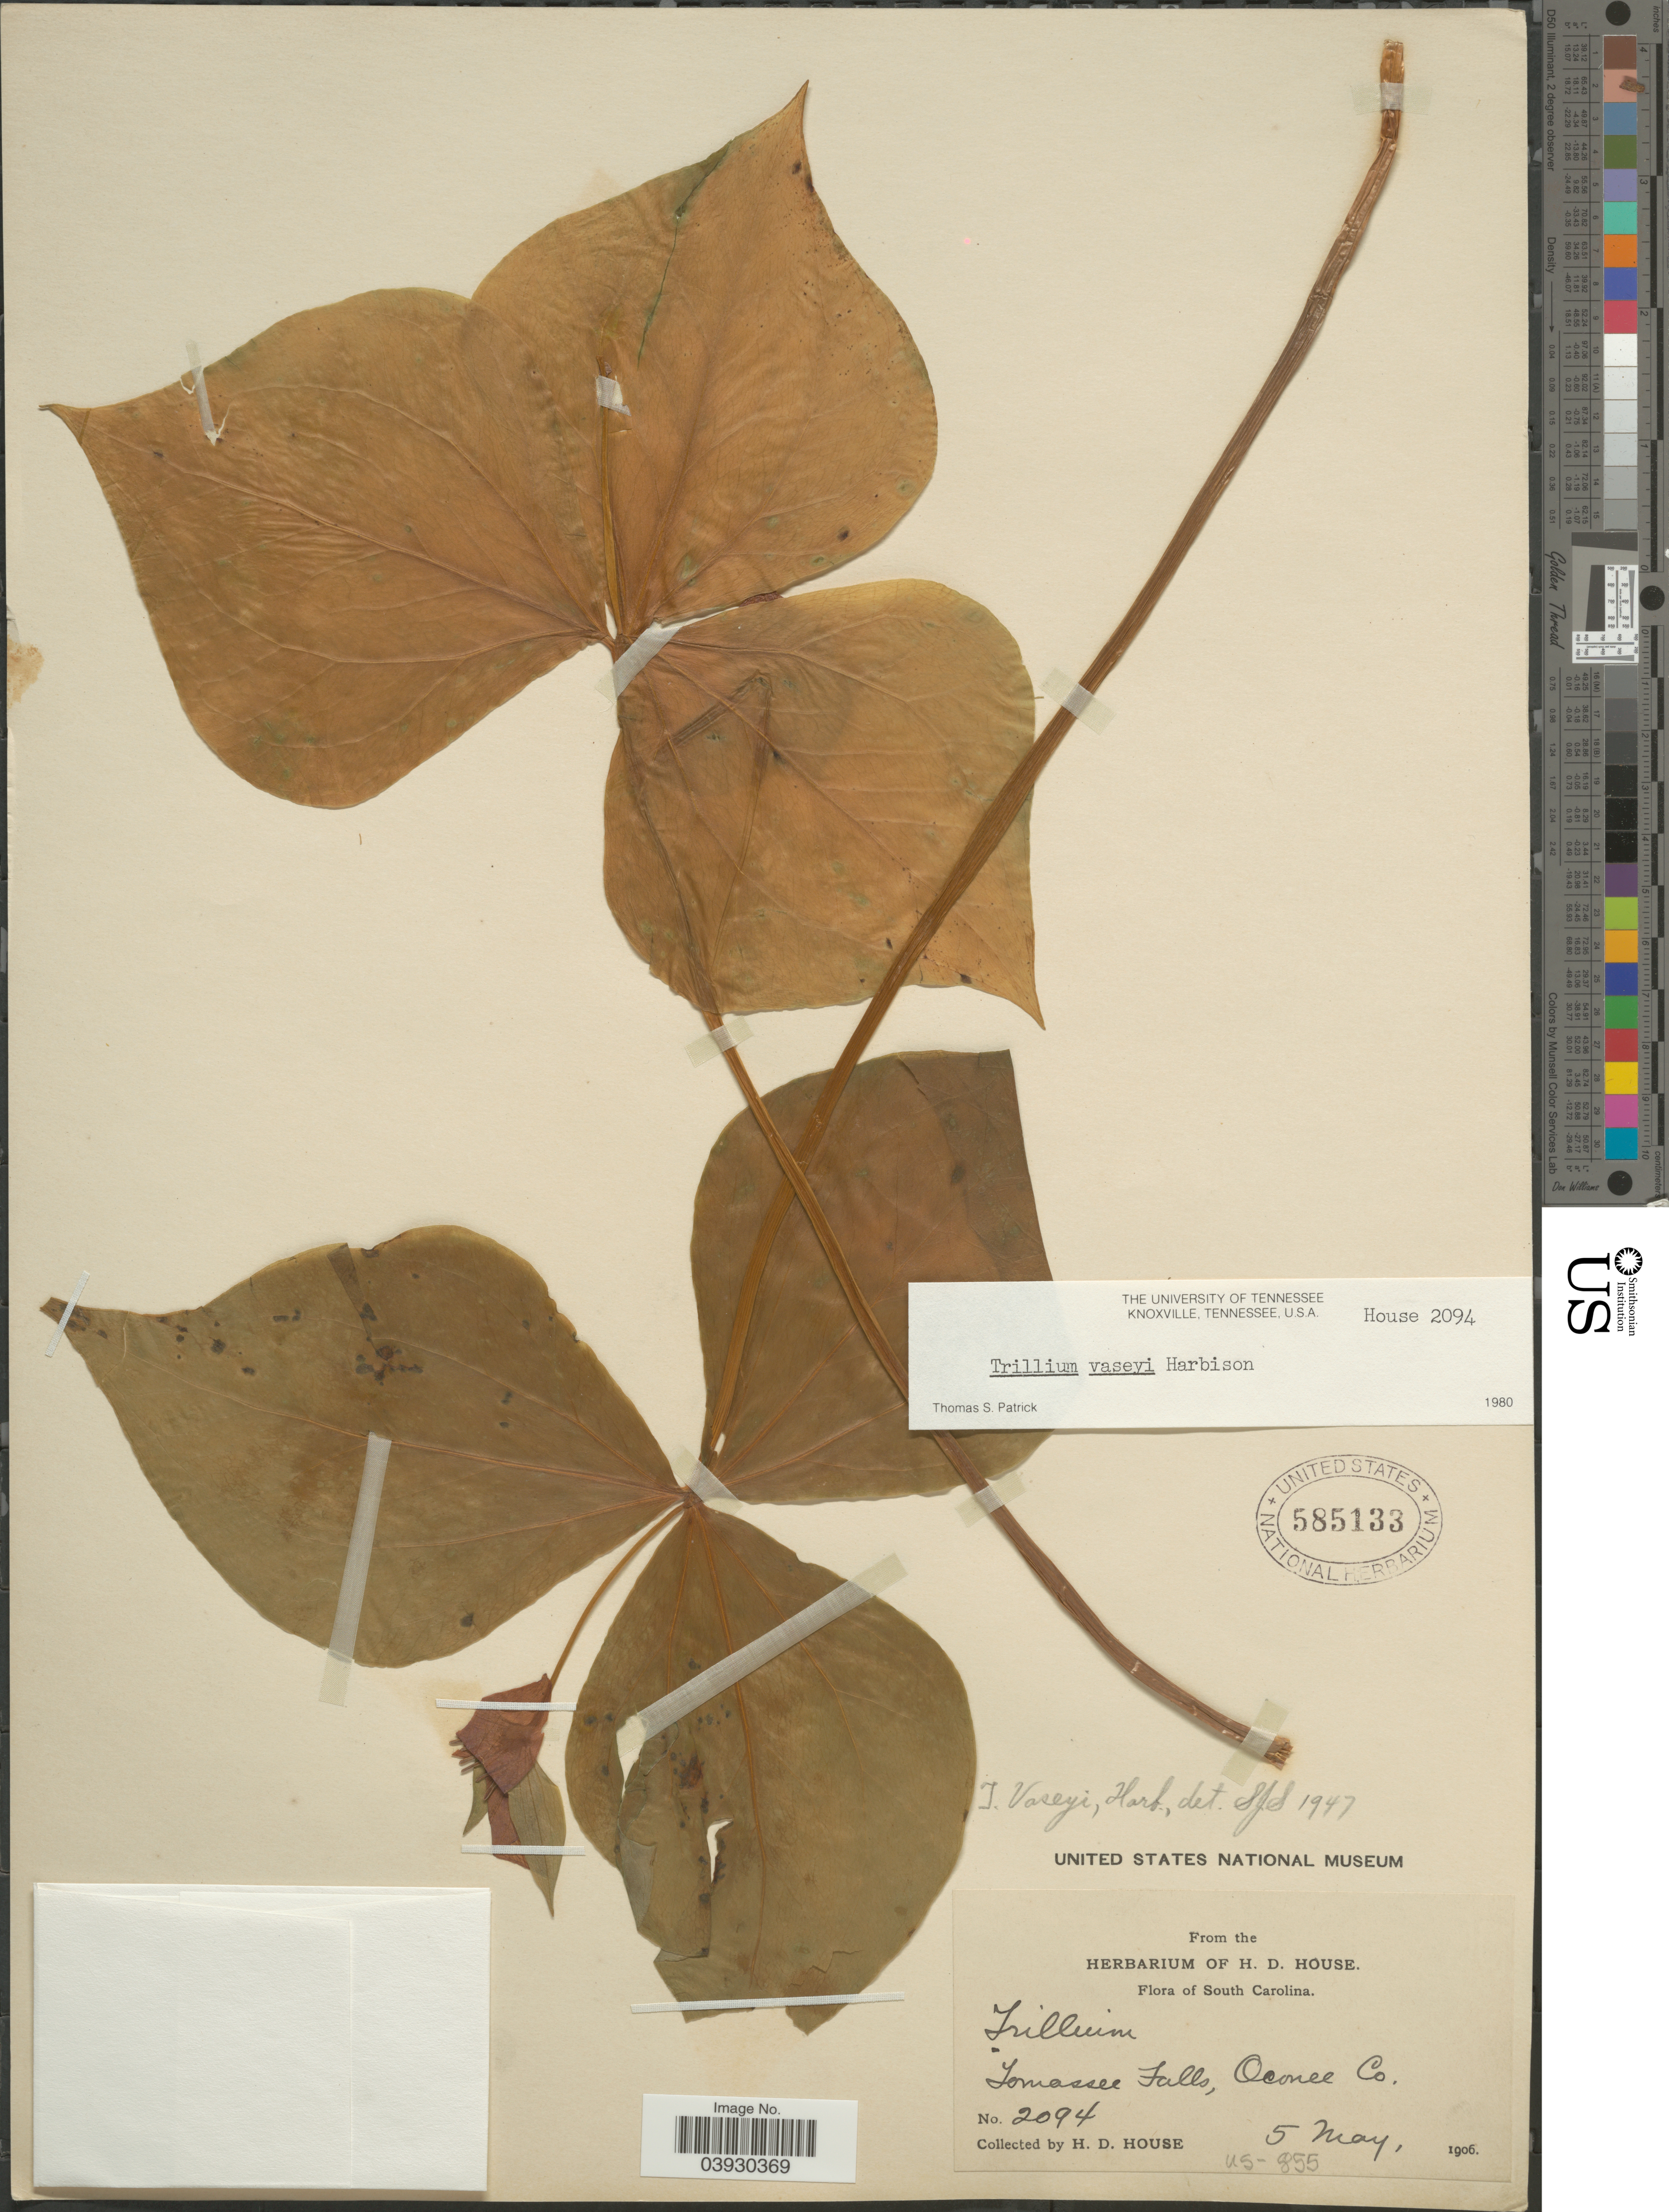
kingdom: Plantae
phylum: Tracheophyta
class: Liliopsida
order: Liliales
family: Melanthiaceae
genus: Trillium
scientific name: Trillium vaseyi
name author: Harb.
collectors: H. D. House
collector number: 2094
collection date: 1906-05-05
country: United States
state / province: South Carolina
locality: Tomassee Falls, Oconee Co.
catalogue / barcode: US 585133